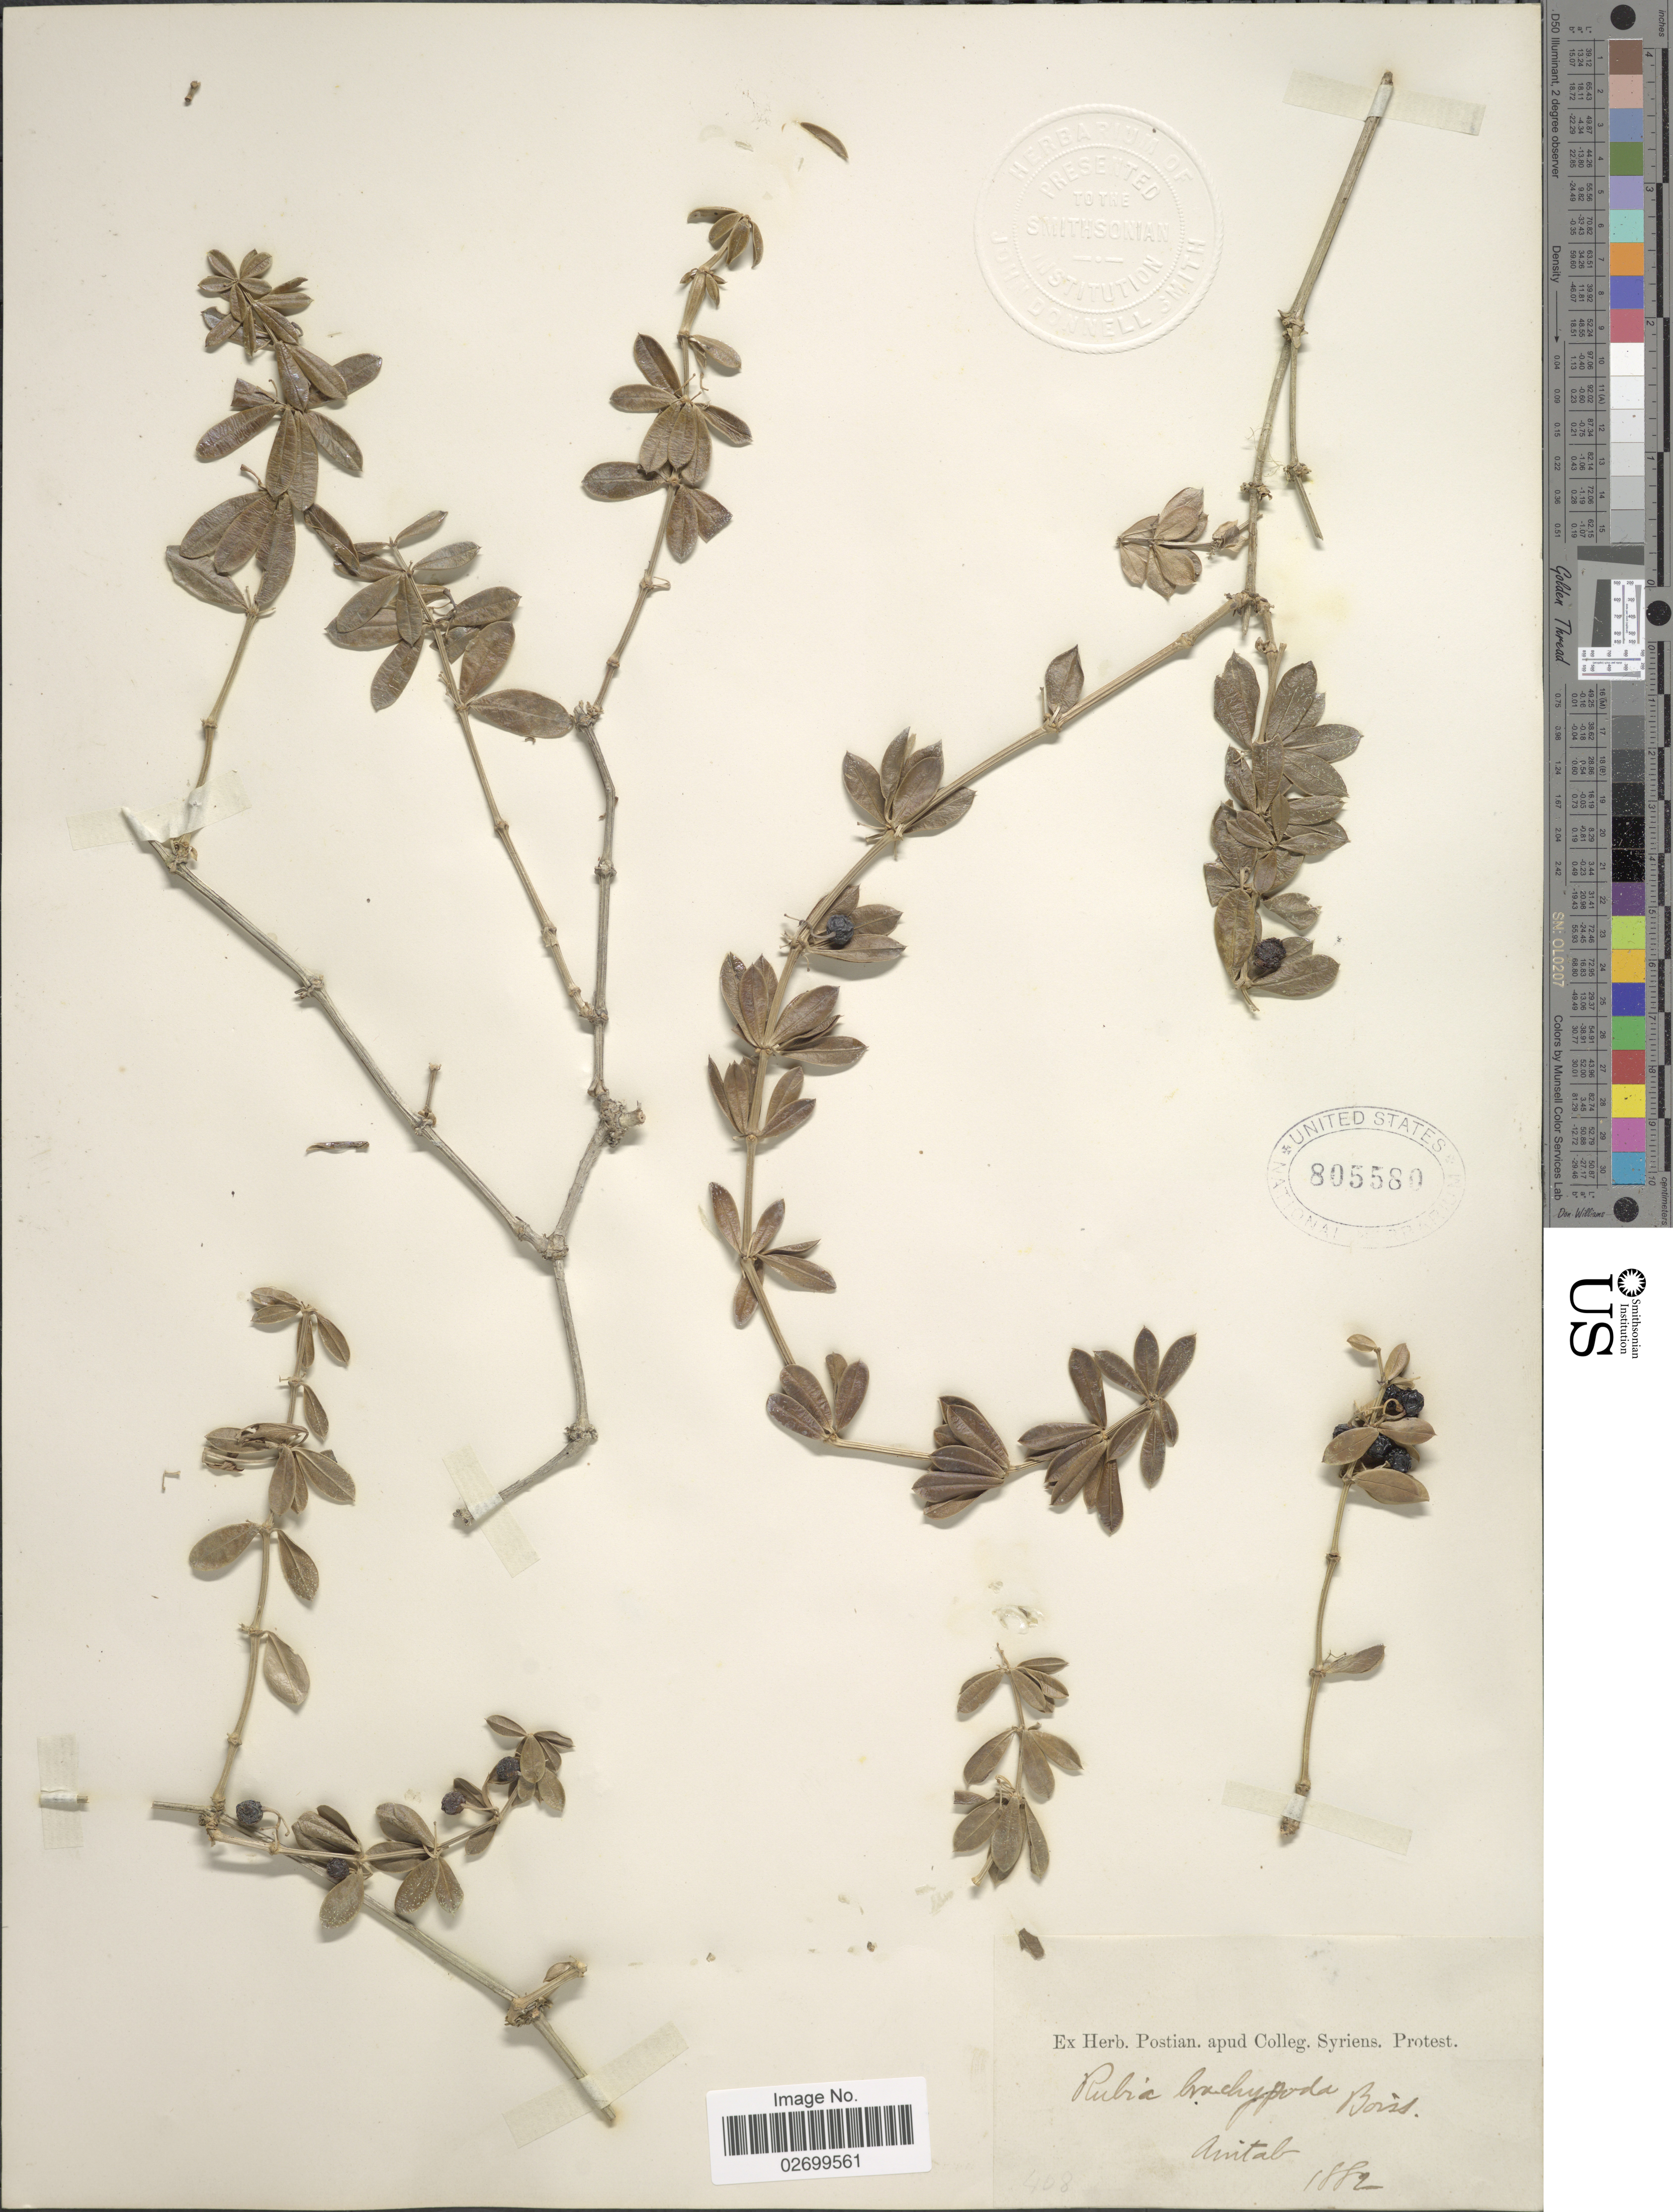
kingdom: Plantae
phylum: Tracheophyta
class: Magnoliopsida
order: Gentianales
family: Rubiaceae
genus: Rubia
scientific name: Rubia tenuifolia subsp. brachypoda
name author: (Boiss.) Ehrend. & Schönb.-Tem.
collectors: ex herb. Postian. apud Colleg. Syriens. Protest. USE "Fannie P. A. Shepard" (10308853) AS PRIMARY COLLECTOR INSTEAD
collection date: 1882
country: Turkey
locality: Anitab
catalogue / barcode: US 805580